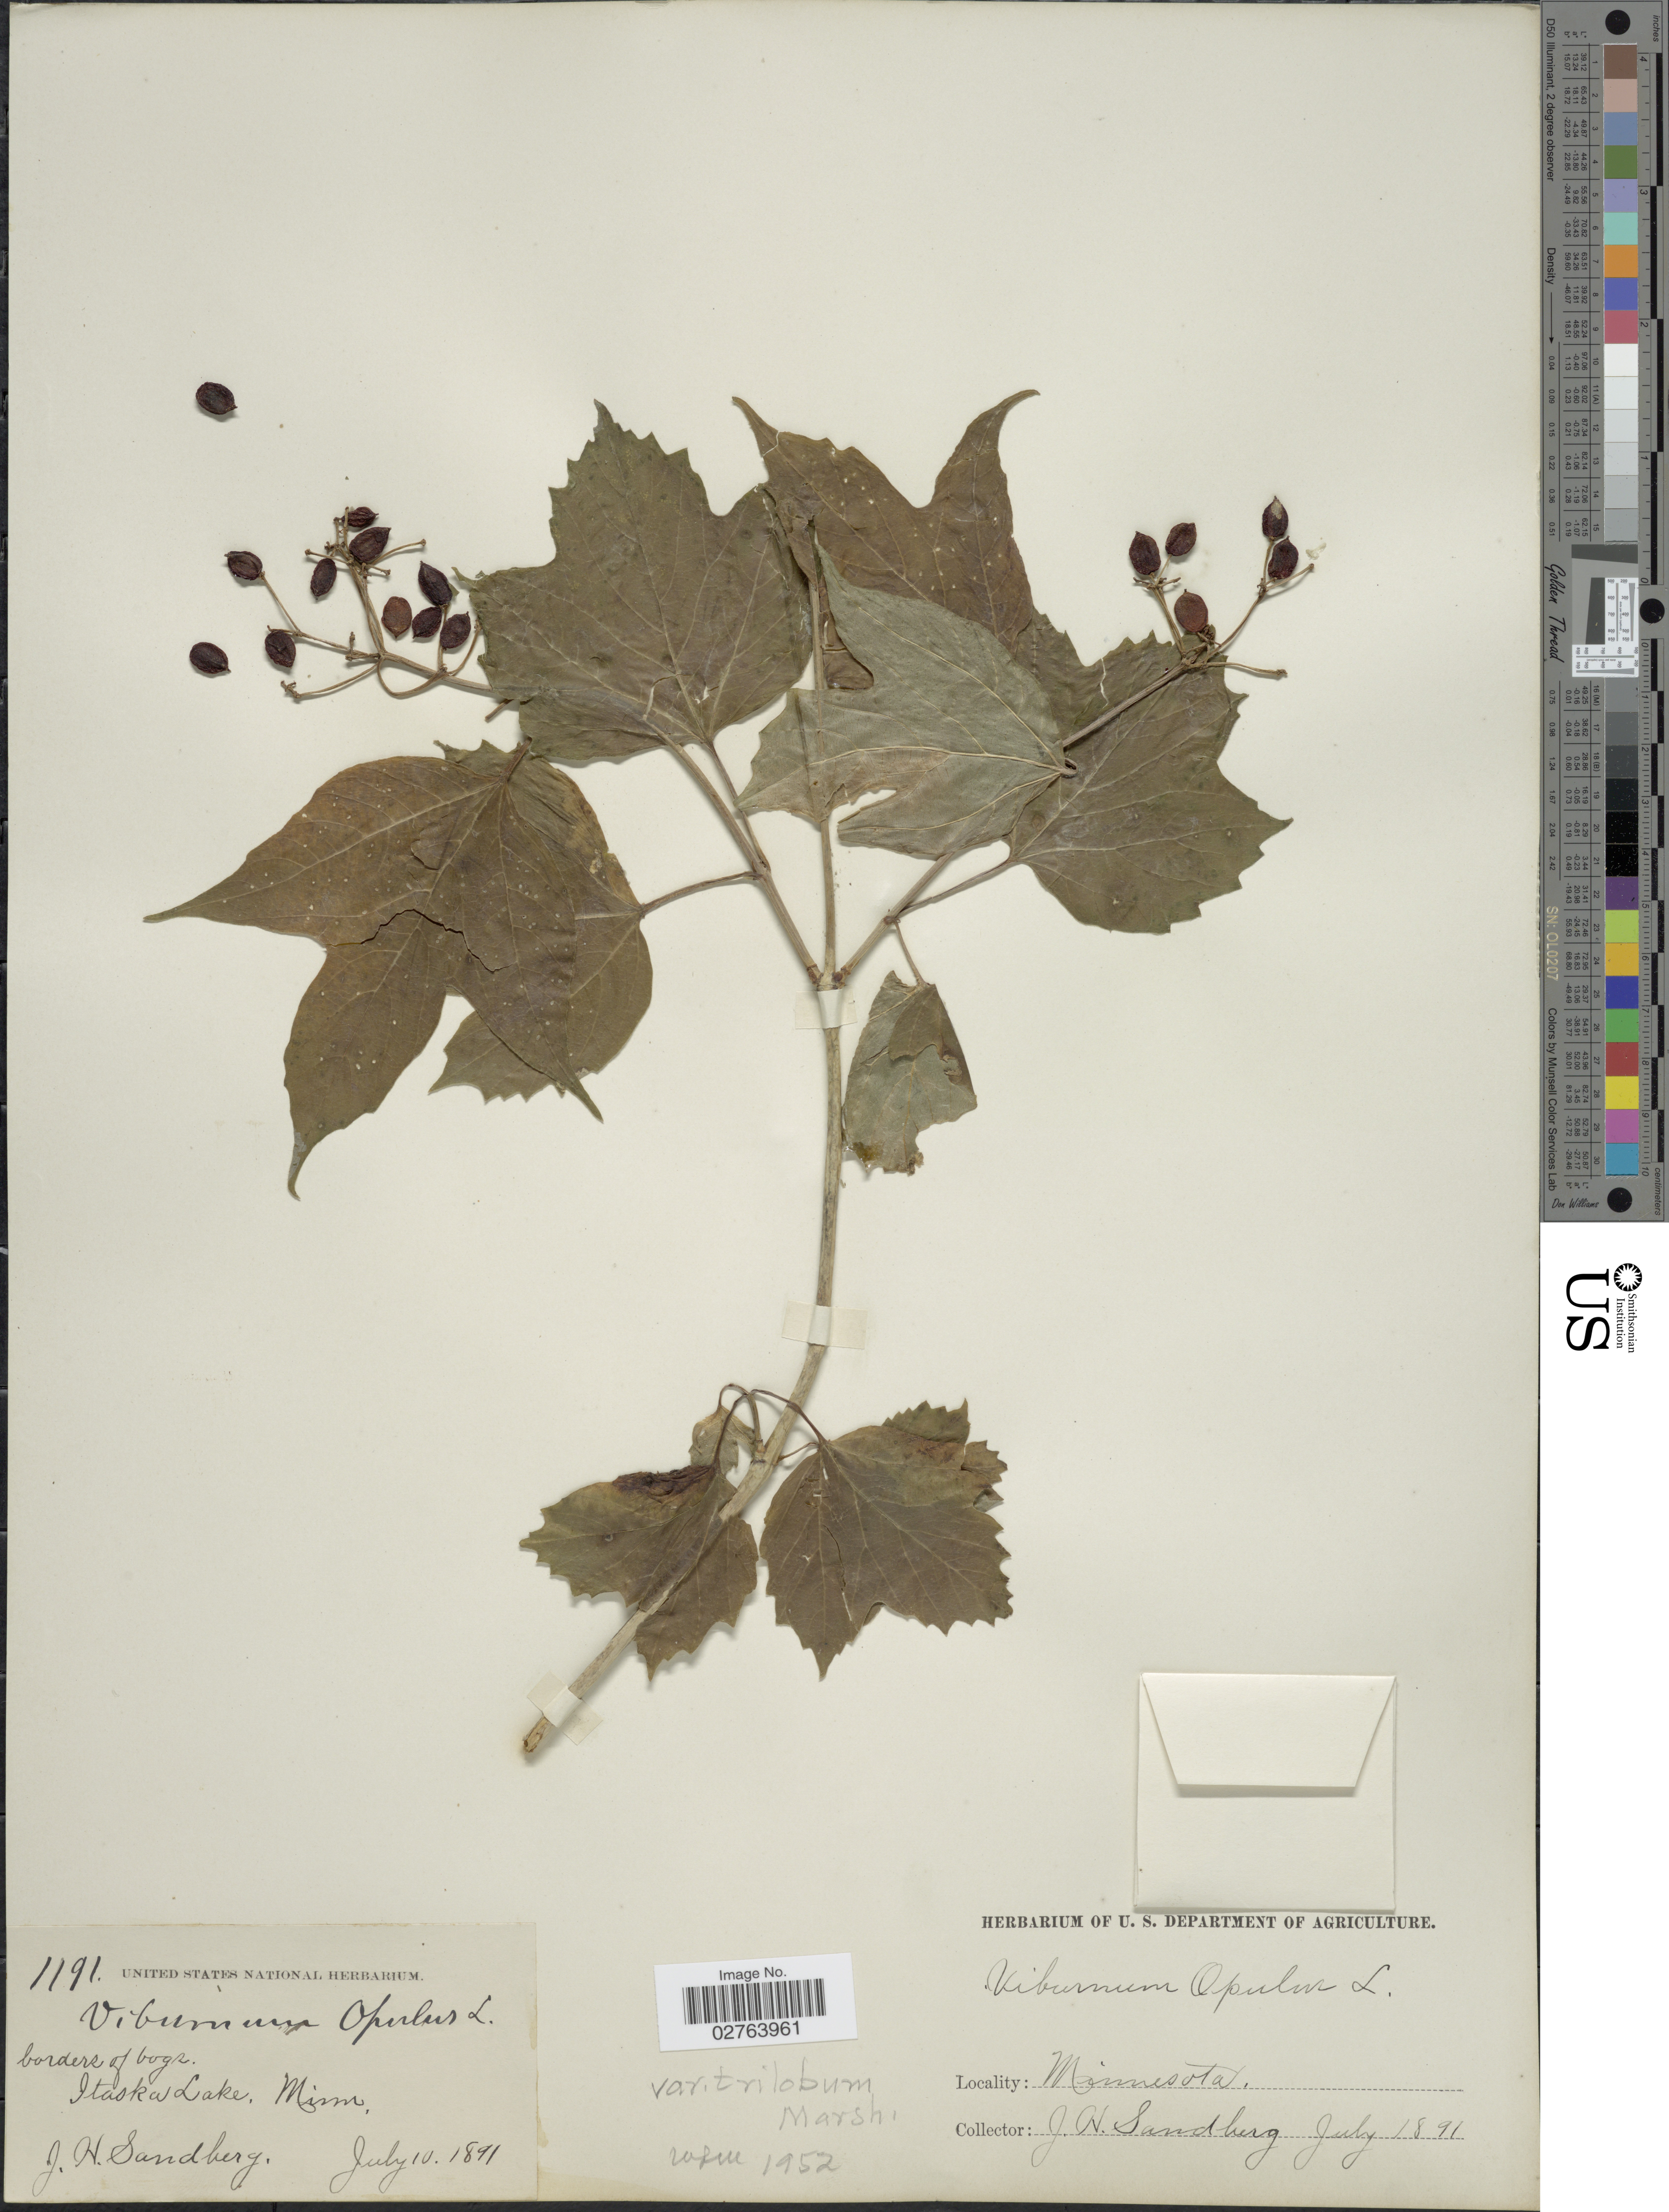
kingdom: Plantae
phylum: Tracheophyta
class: Magnoliopsida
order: Dipsacales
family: Viburnaceae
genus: Viburnum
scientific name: Viburnum opulus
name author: L.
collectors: J. Sanberg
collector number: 1191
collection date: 1891-07-10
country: United States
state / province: Minnesota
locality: Itaska Lake